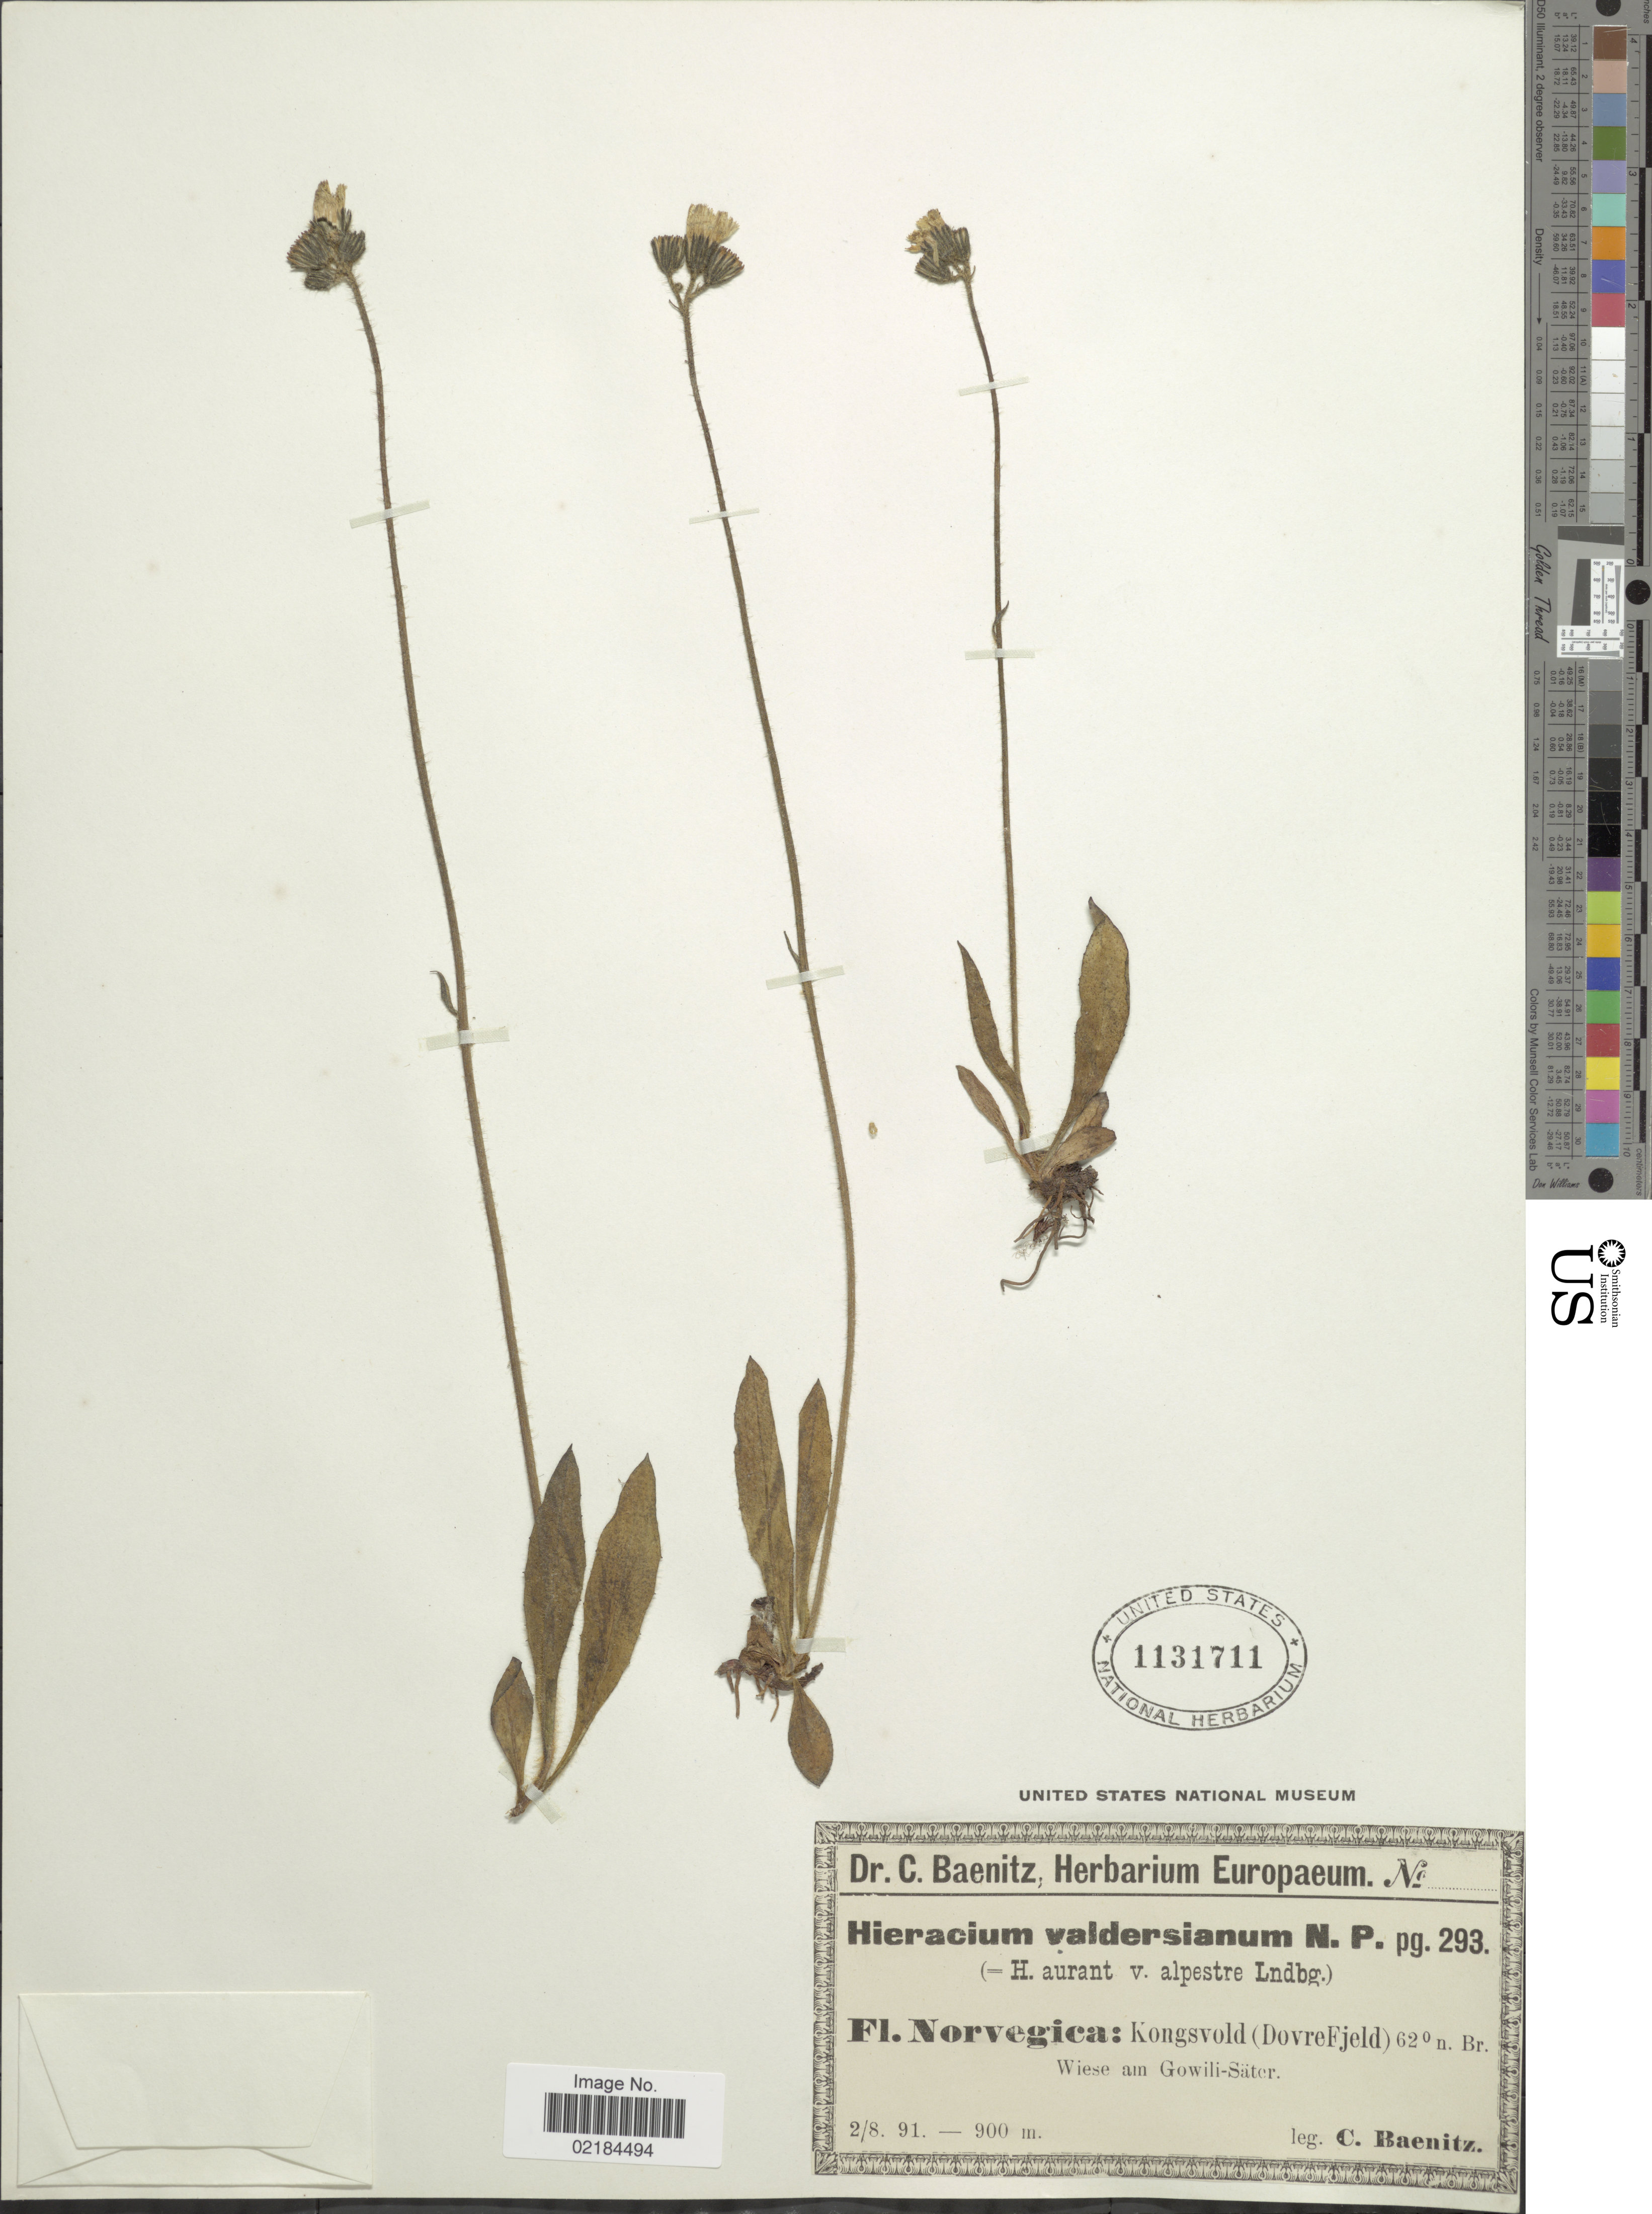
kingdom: Plantae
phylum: Tracheophyta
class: Magnoliopsida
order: Asterales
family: Asteraceae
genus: Hieracium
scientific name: Hieracium sp.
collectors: C. G. Baenitz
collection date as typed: Transcribed d/m/y: 2/8/91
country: Norway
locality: Fl. Norvegica: Kongsvold (DovreFjeld ), Wiese am Gowili-Sater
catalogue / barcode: US 1131711